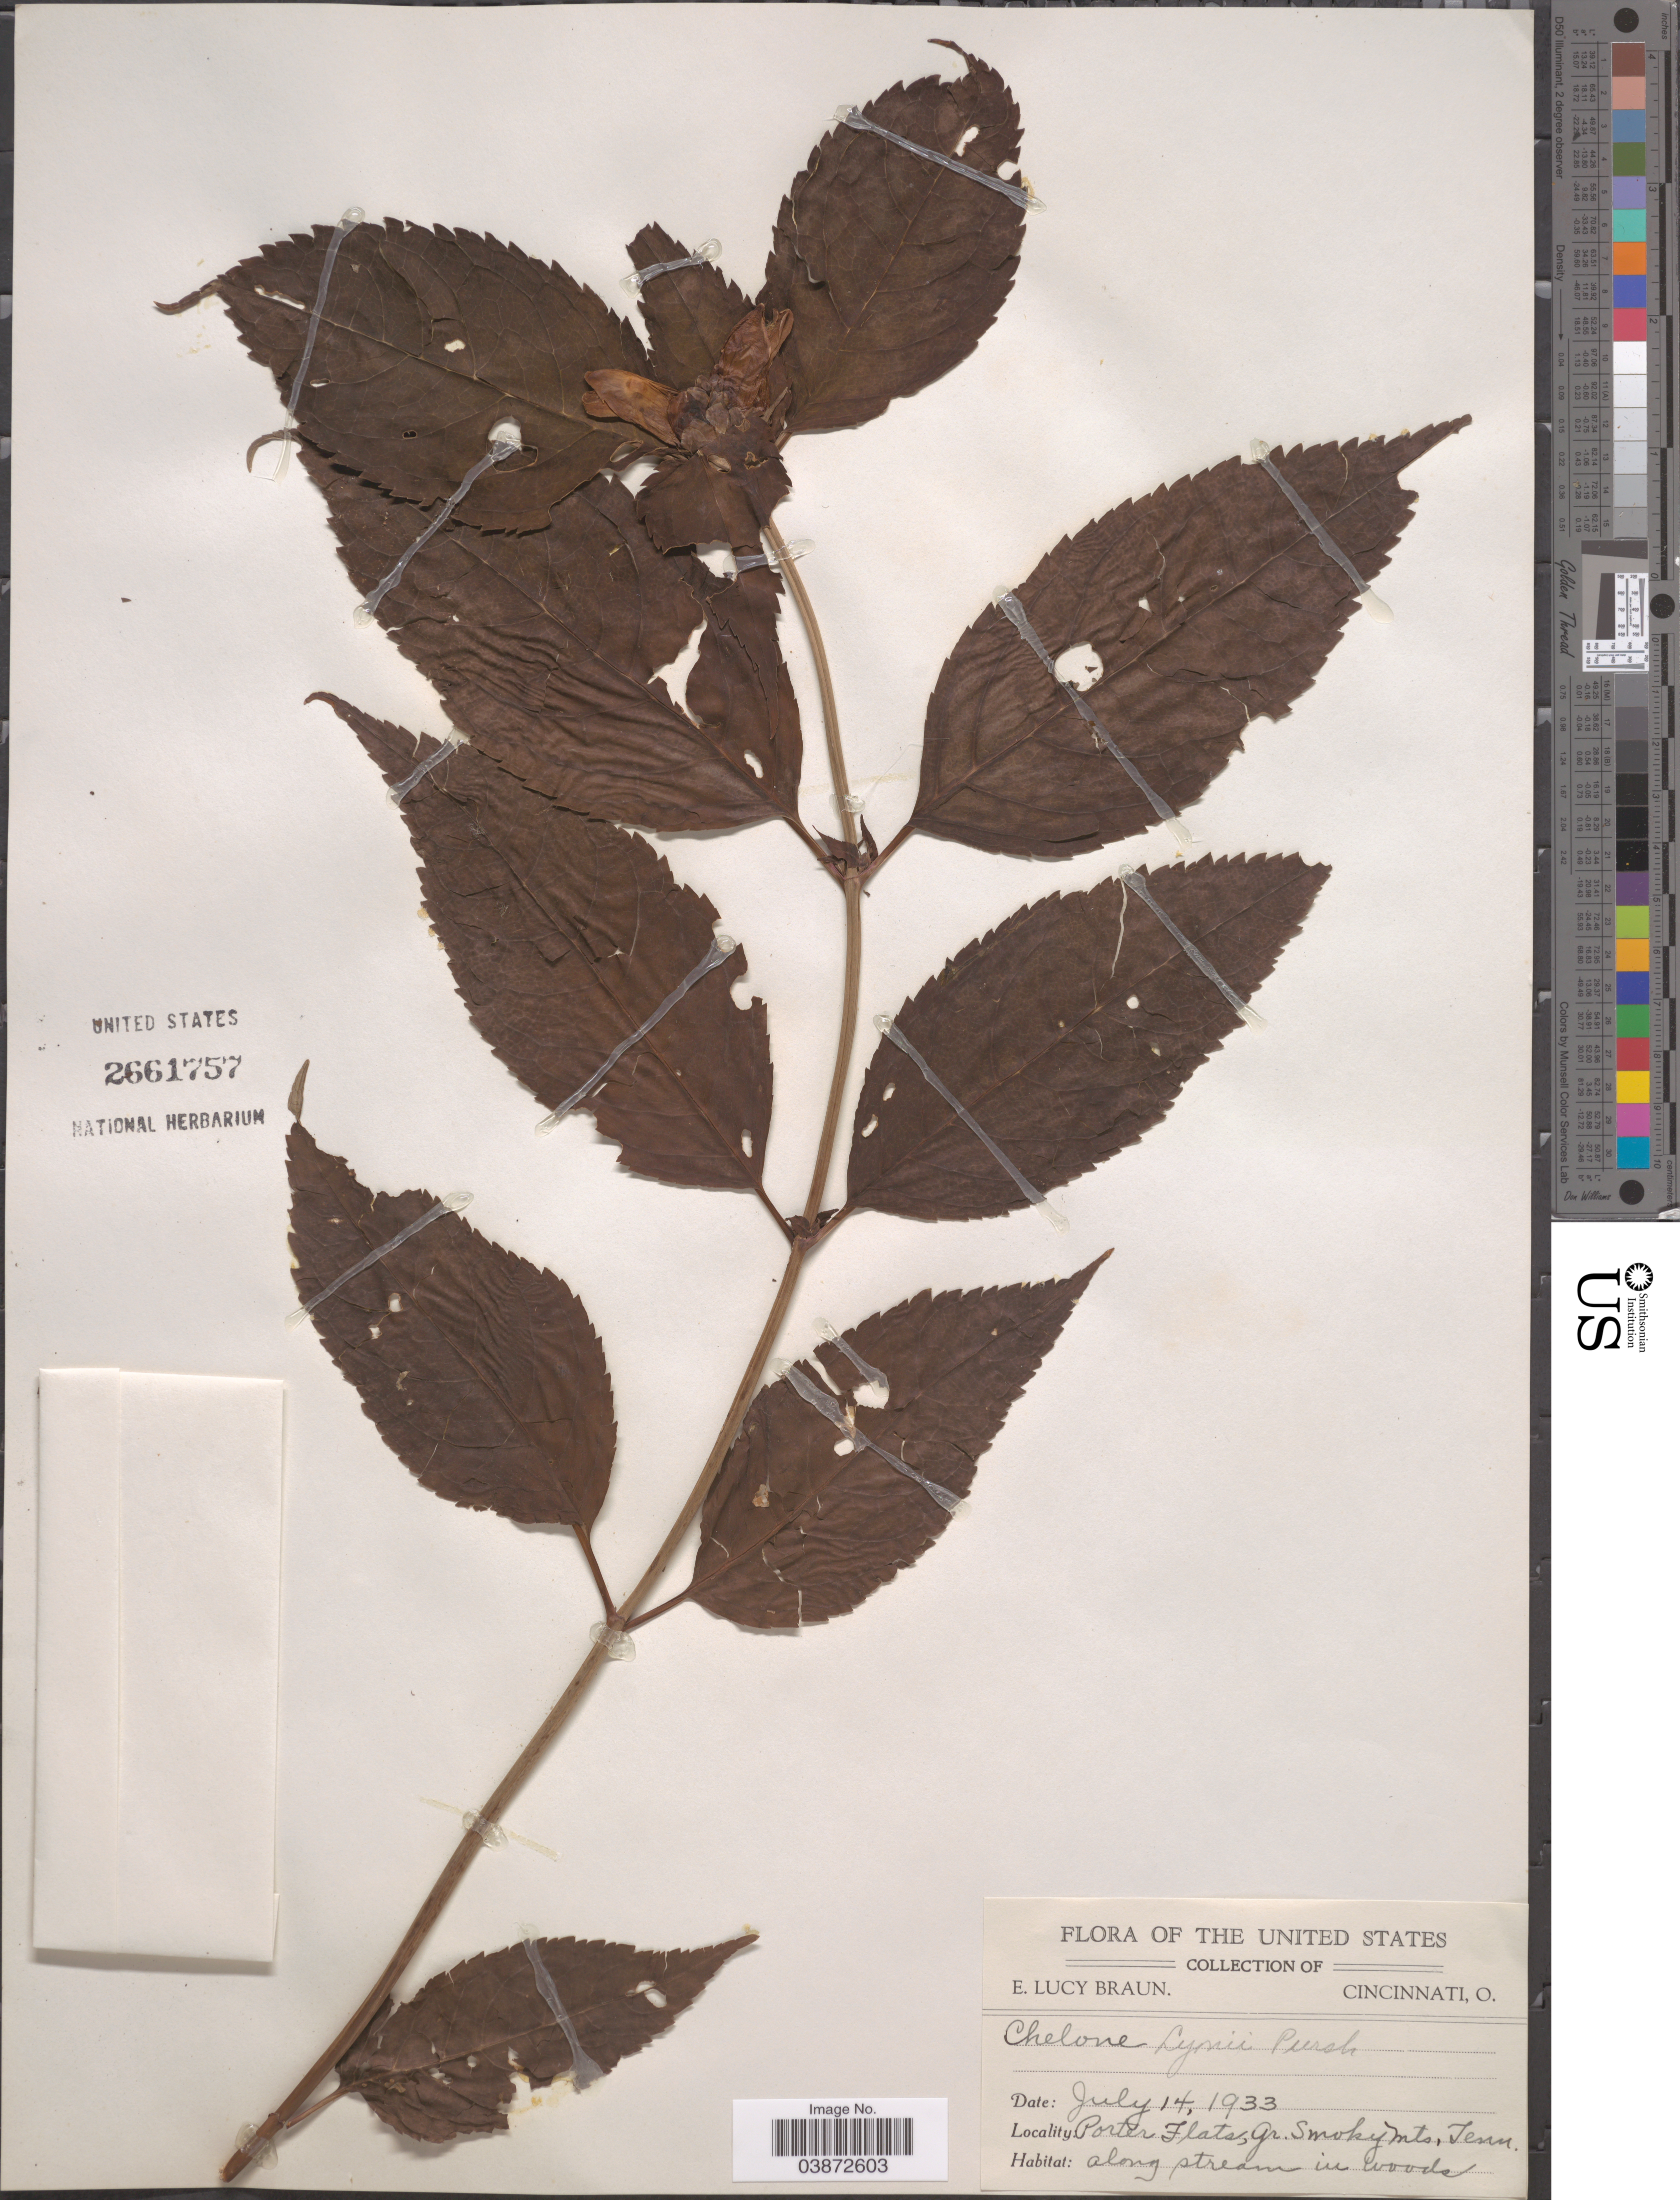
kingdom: Plantae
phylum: Tracheophyta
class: Magnoliopsida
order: Lamiales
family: Plantaginaceae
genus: Chelone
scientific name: Chelone lyonii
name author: Pursh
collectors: E. L. Braun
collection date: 1933-07-14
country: United States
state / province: Tennessee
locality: Porter Flats, Gr. Smoky Mts.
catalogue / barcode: US 2661757